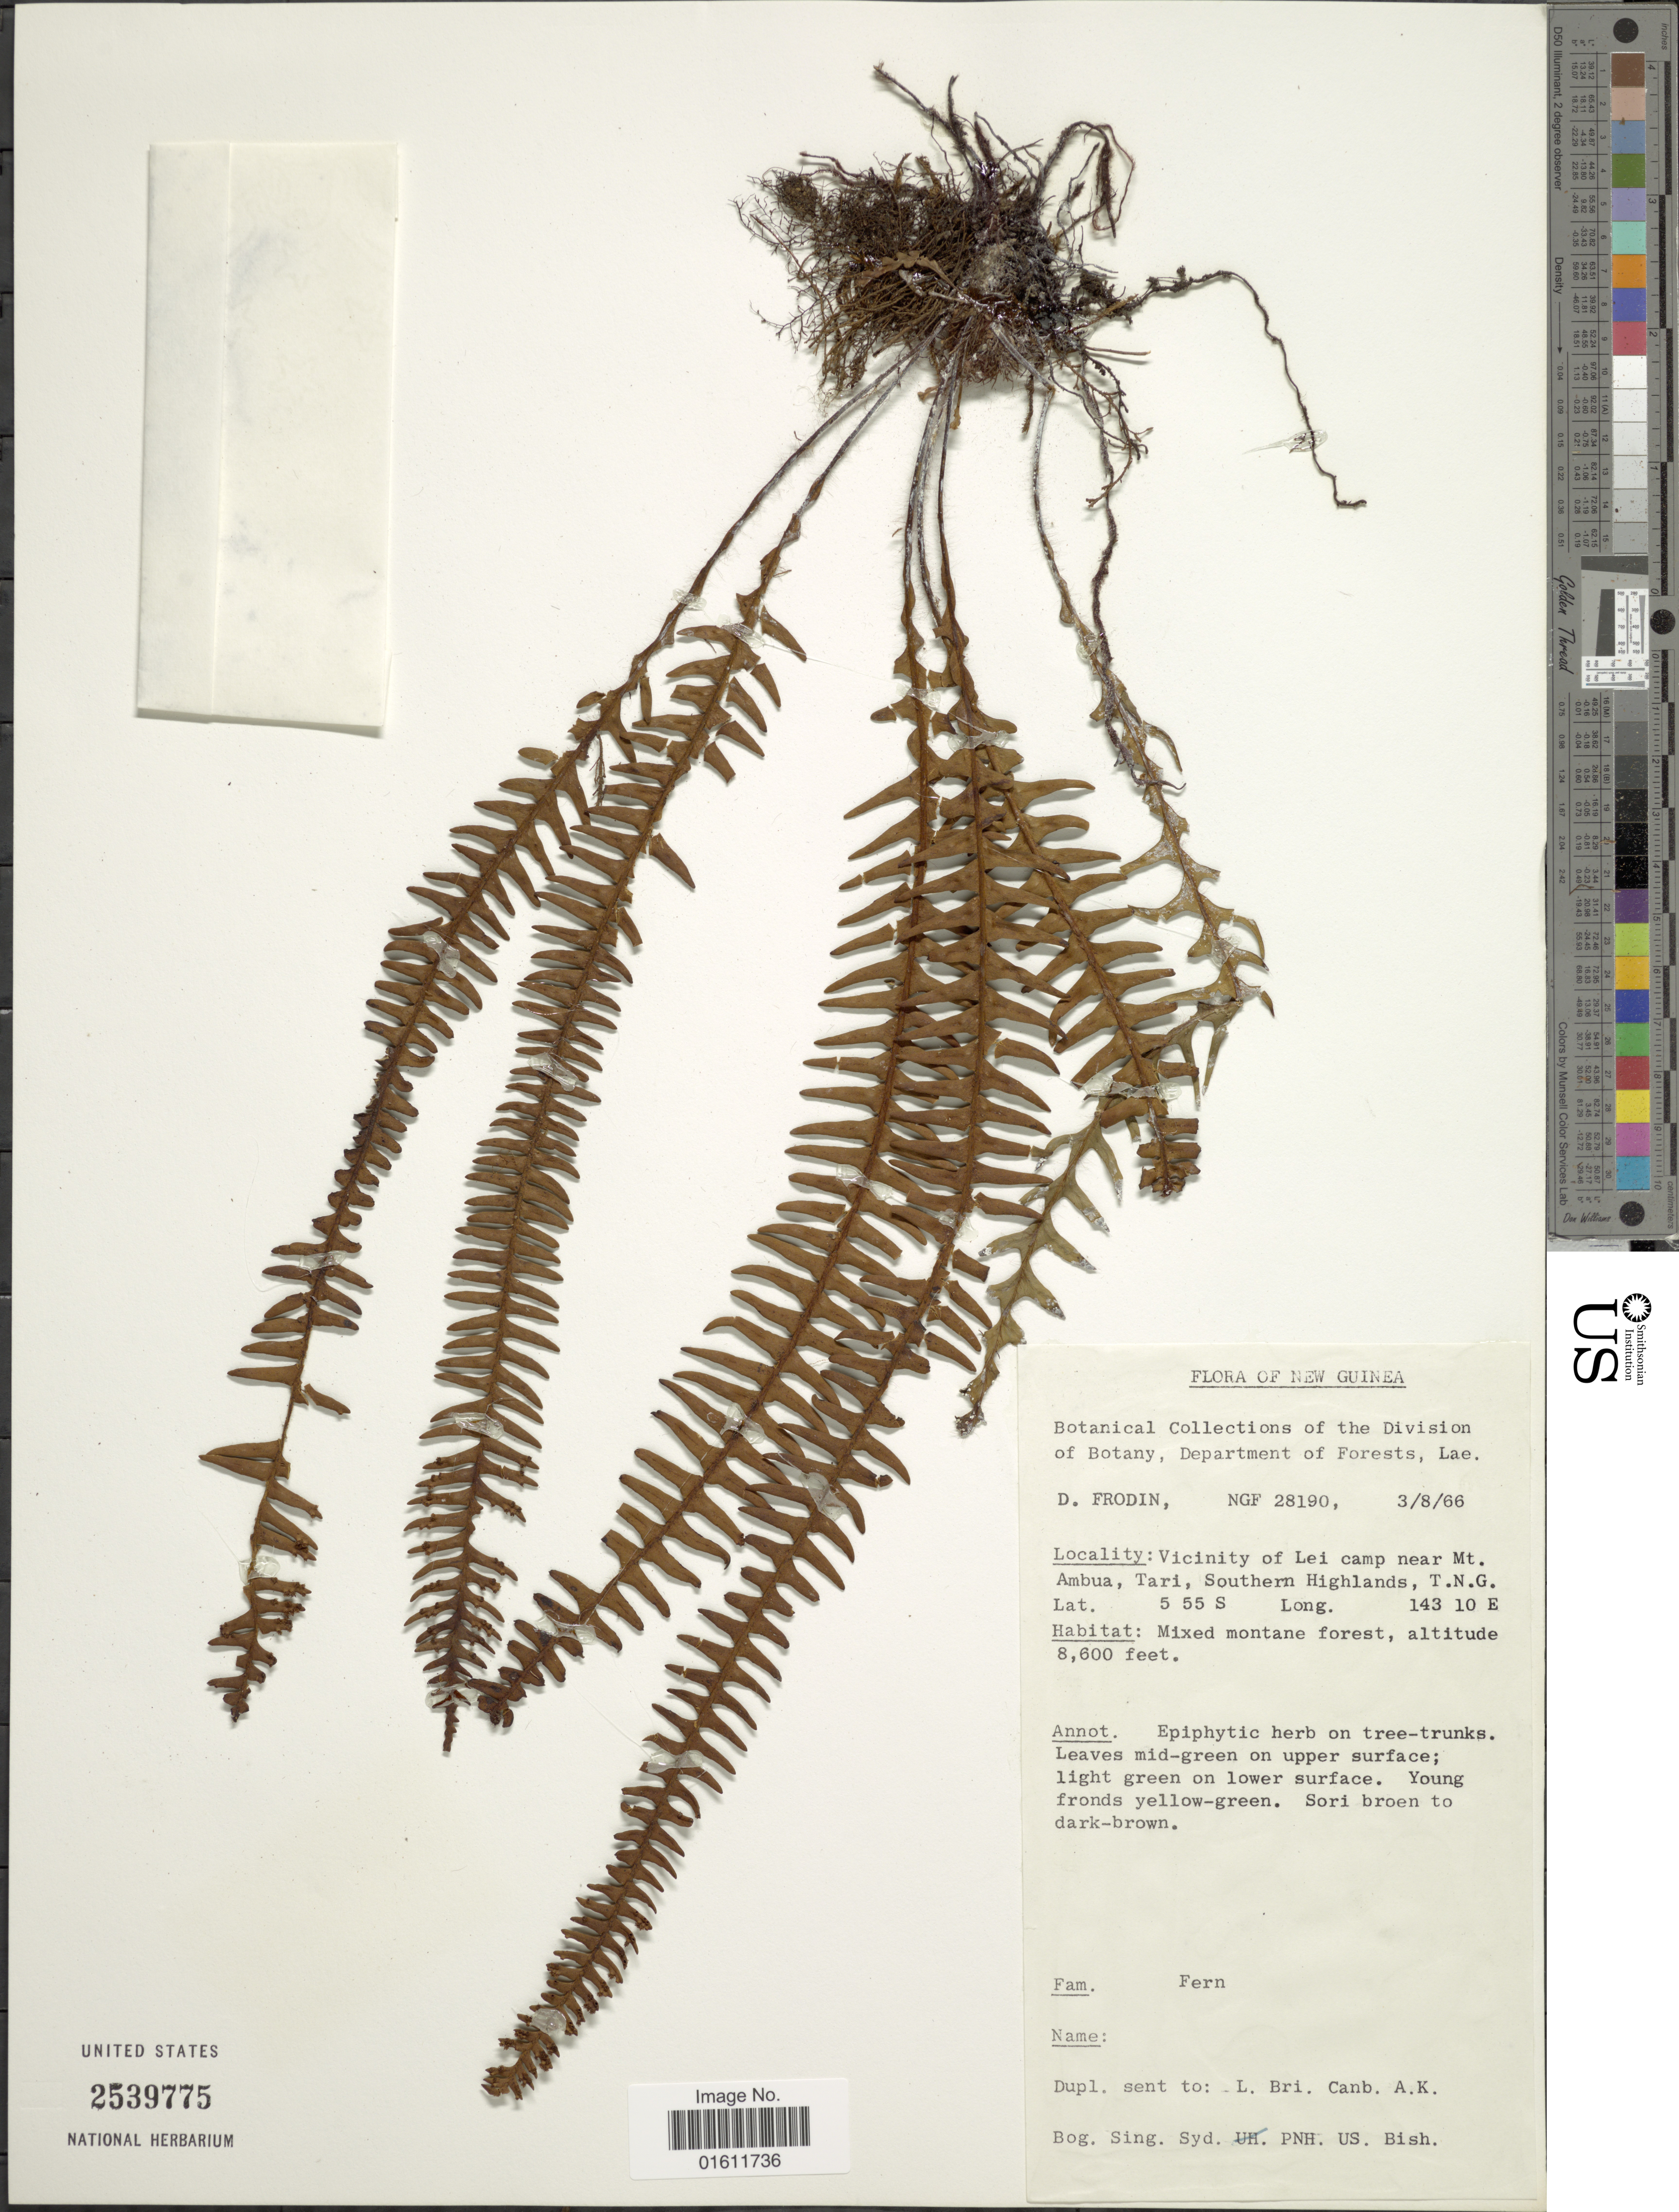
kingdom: Plantae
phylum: Tracheophyta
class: Polypodiopsida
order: Polypodiales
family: Polypodiaceae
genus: Prosaptia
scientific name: Prosaptia sp.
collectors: D. G. Frodin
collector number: NGF 28190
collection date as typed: Transcribed d/m/y: 3/8/66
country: Papua New Guinea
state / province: Southern Highlands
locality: Vicinity of Lei camp near Mt. Ambua, Tari, T. N. G.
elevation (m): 2621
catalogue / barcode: US 2539775